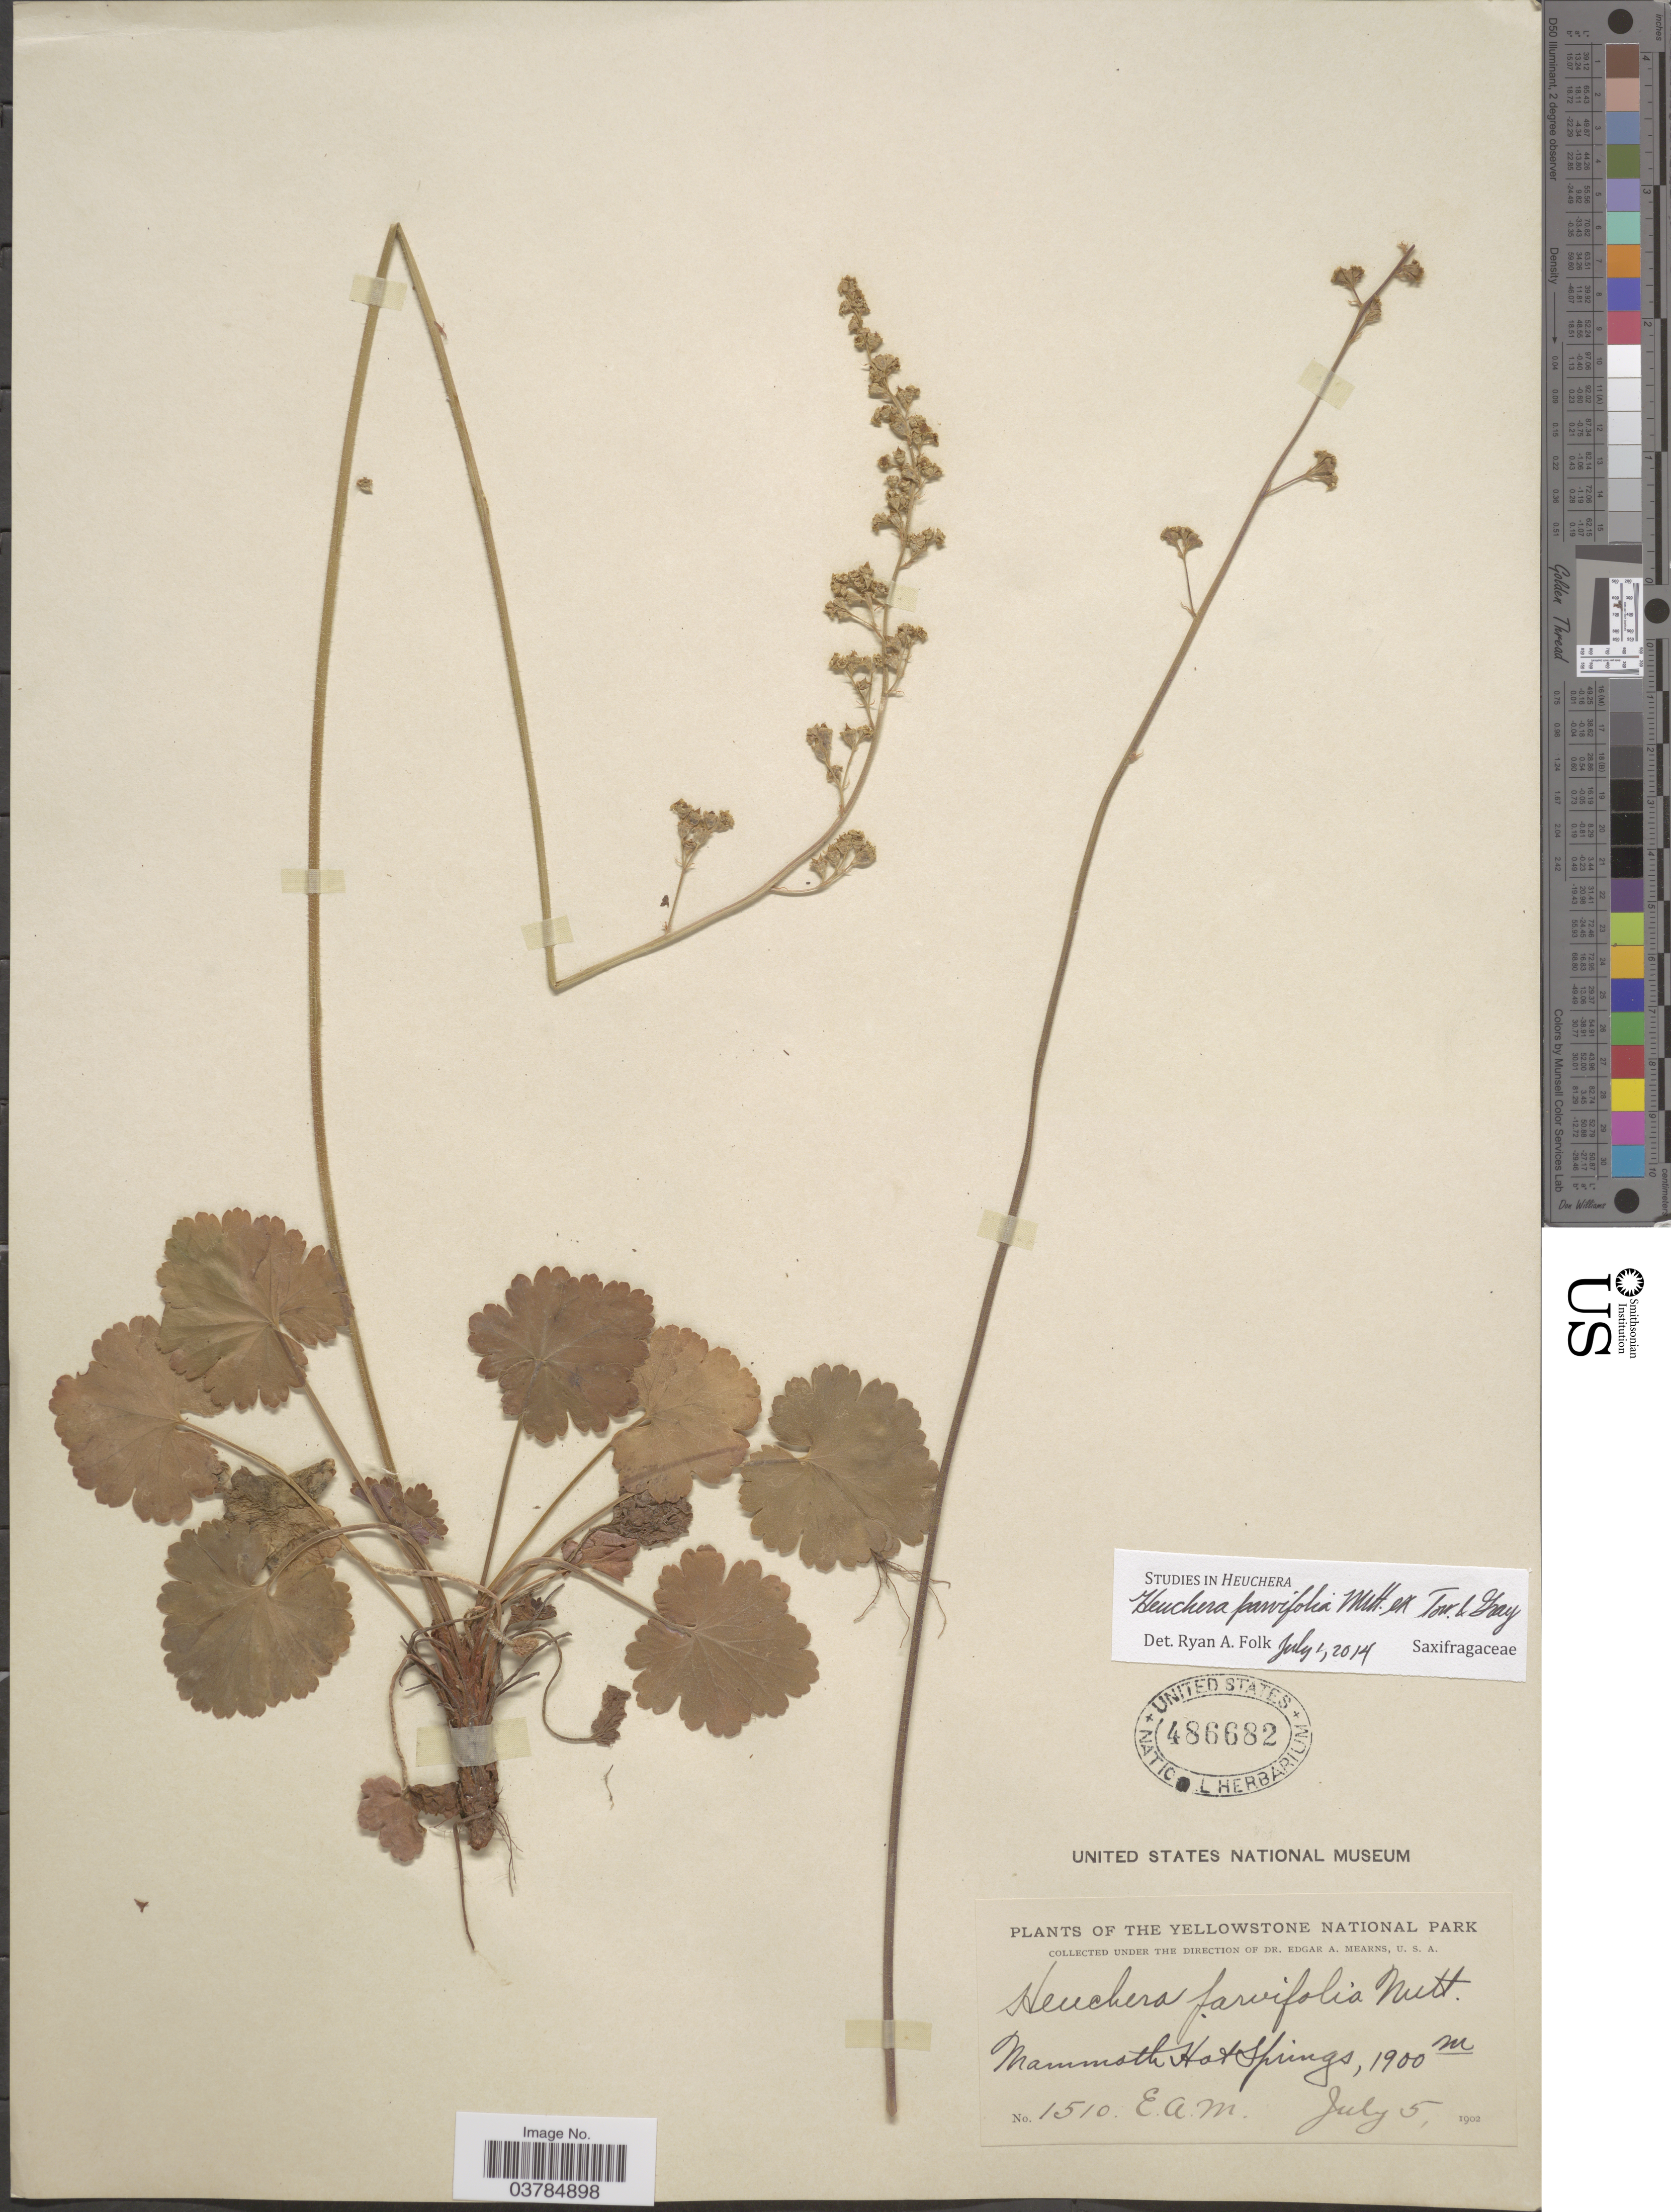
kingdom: Plantae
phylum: Tracheophyta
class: Magnoliopsida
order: Saxifragales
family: Saxifragaceae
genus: Heuchera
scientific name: Heuchera parvifolia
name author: Nutt.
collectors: E. A. Mearns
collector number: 1510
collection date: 1902-07-05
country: United States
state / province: Wyoming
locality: The Yellowstone National Park. Mammoth Hot Springs.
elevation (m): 1900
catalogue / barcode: US 486682